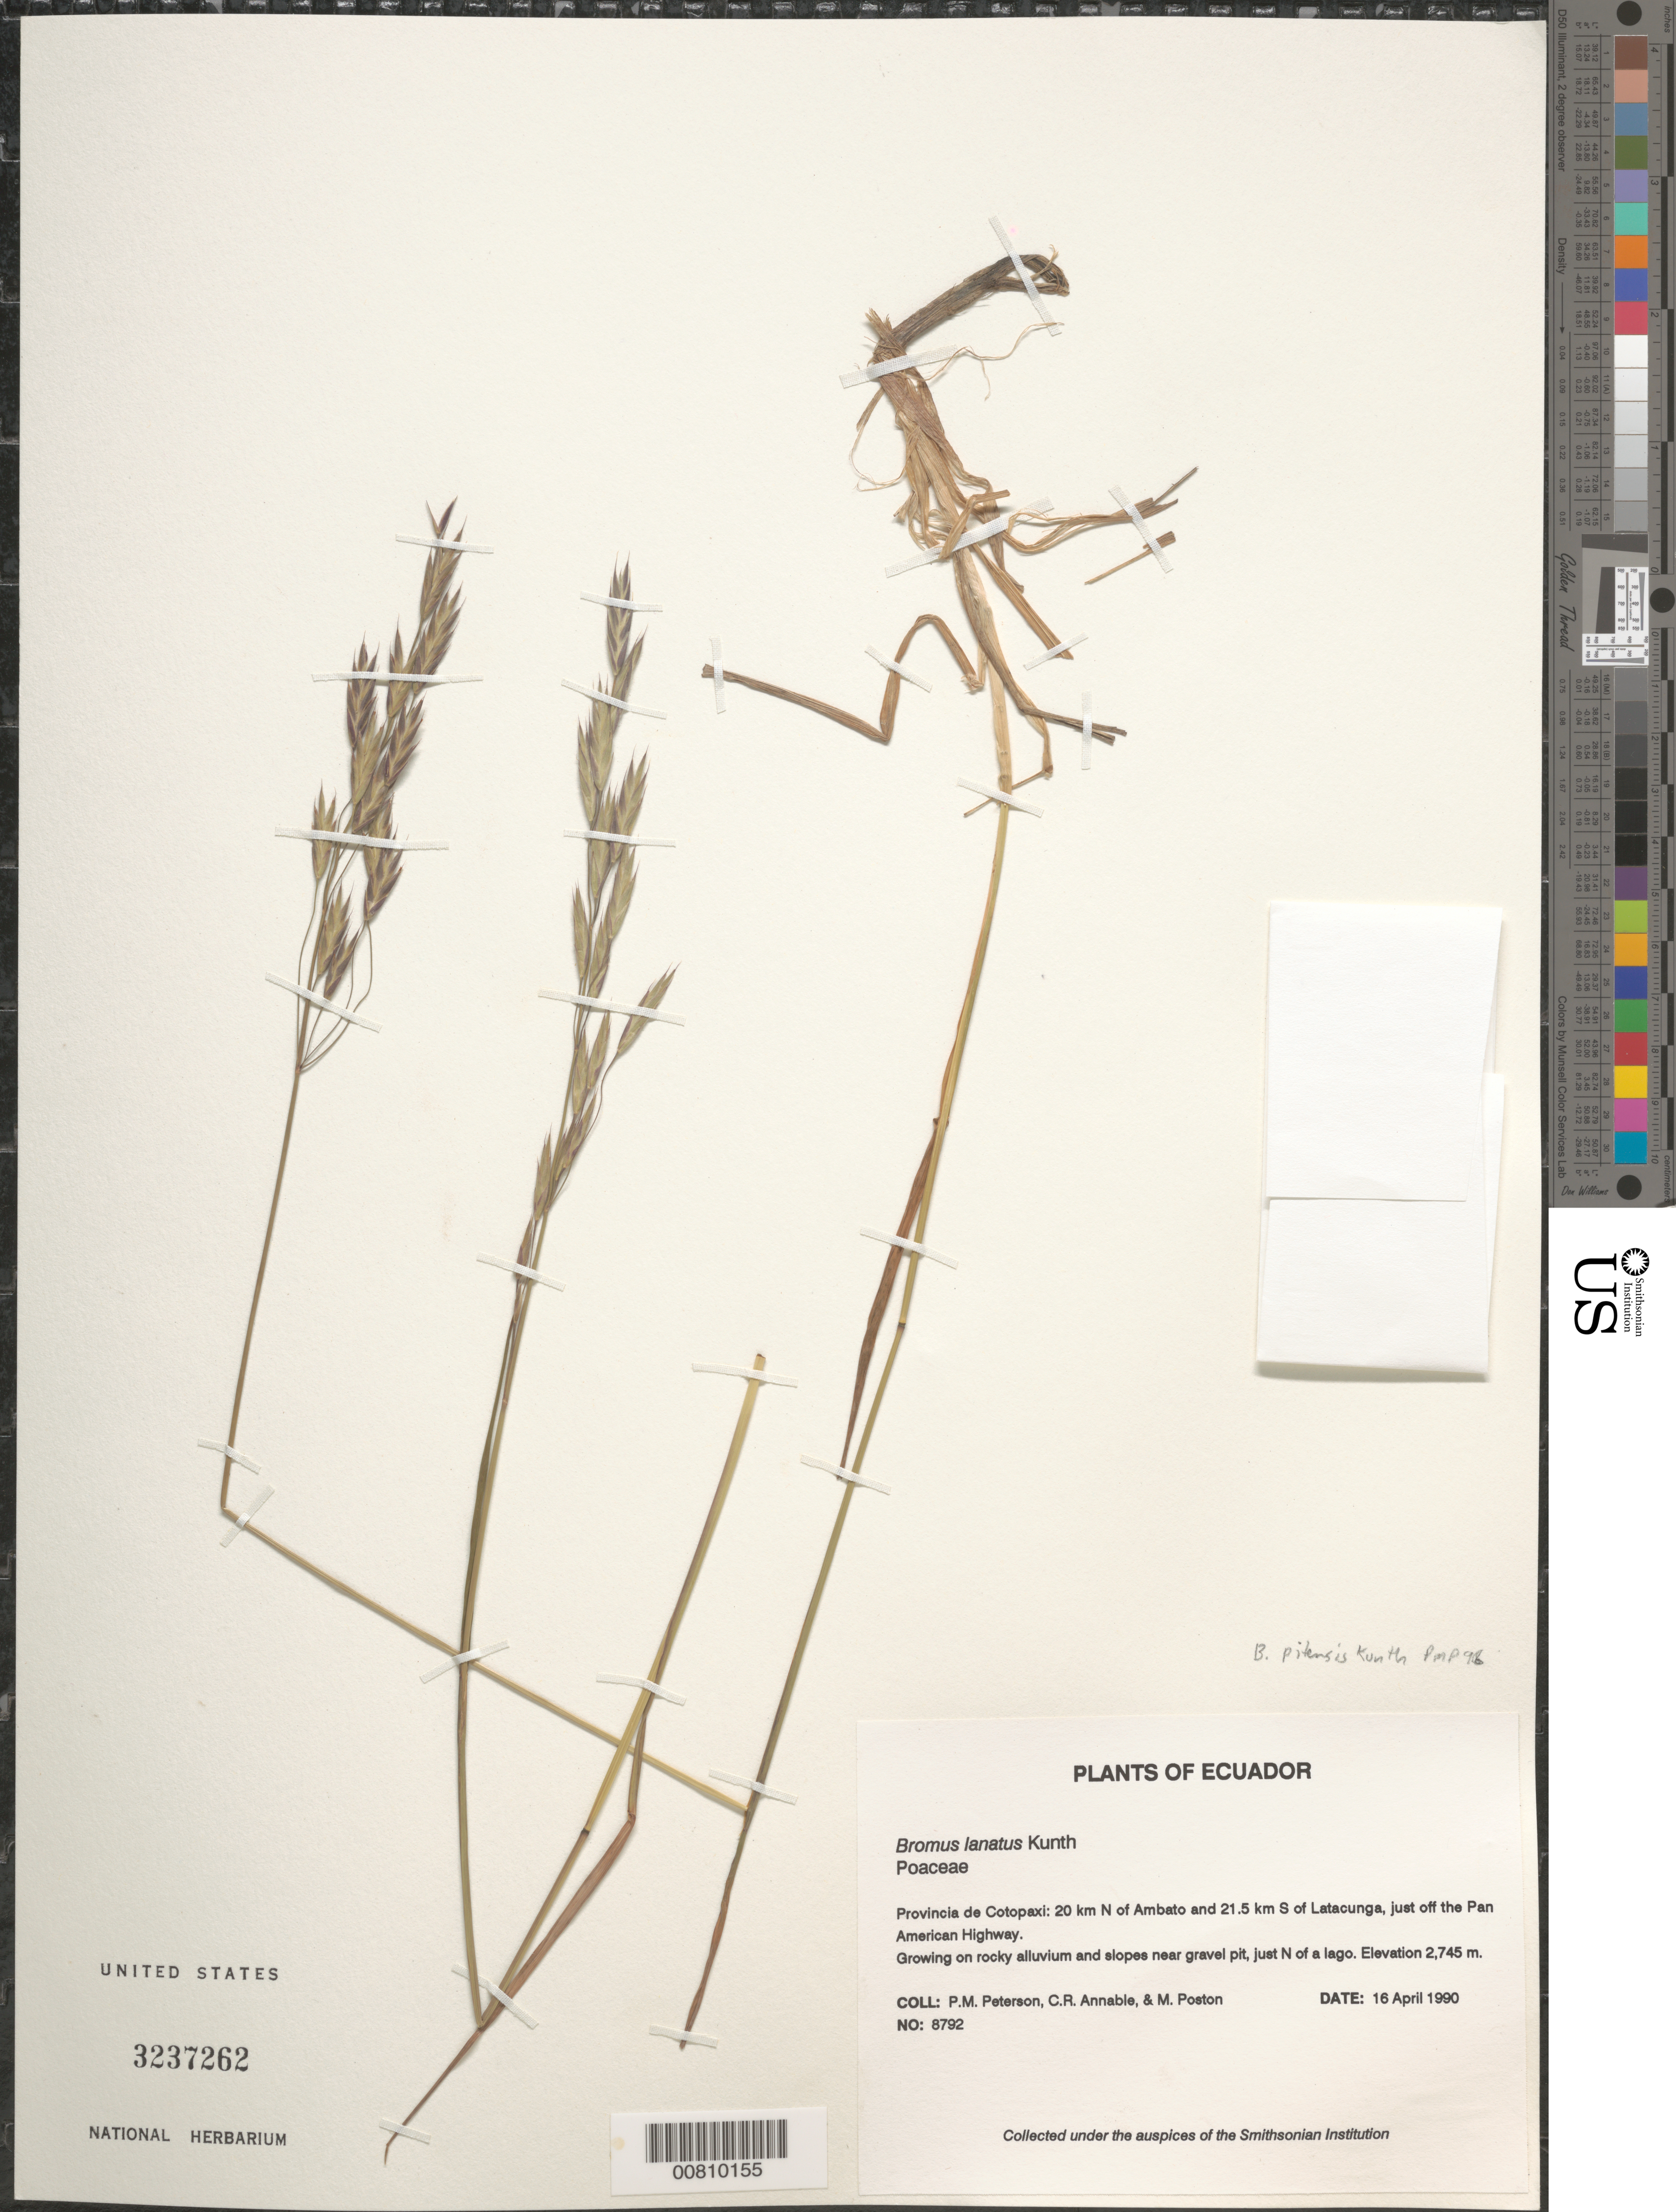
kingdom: Plantae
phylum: Tracheophyta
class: Liliopsida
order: Poales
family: Poaceae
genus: Bromus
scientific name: Bromus pitensis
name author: Kunth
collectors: P. M. Peterson, C. R. Annable & M. Poston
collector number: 08792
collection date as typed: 16 Apr 1990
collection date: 1990-04-16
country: Ecuador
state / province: Cotopaxi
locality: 20 km N of Ambato and 21.5 km S of Latacunga, just off the Pan American Highway.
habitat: Growing on rocky alluvium and slopes near gravel pit, just N of a lago.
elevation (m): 2745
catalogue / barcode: US 3237262